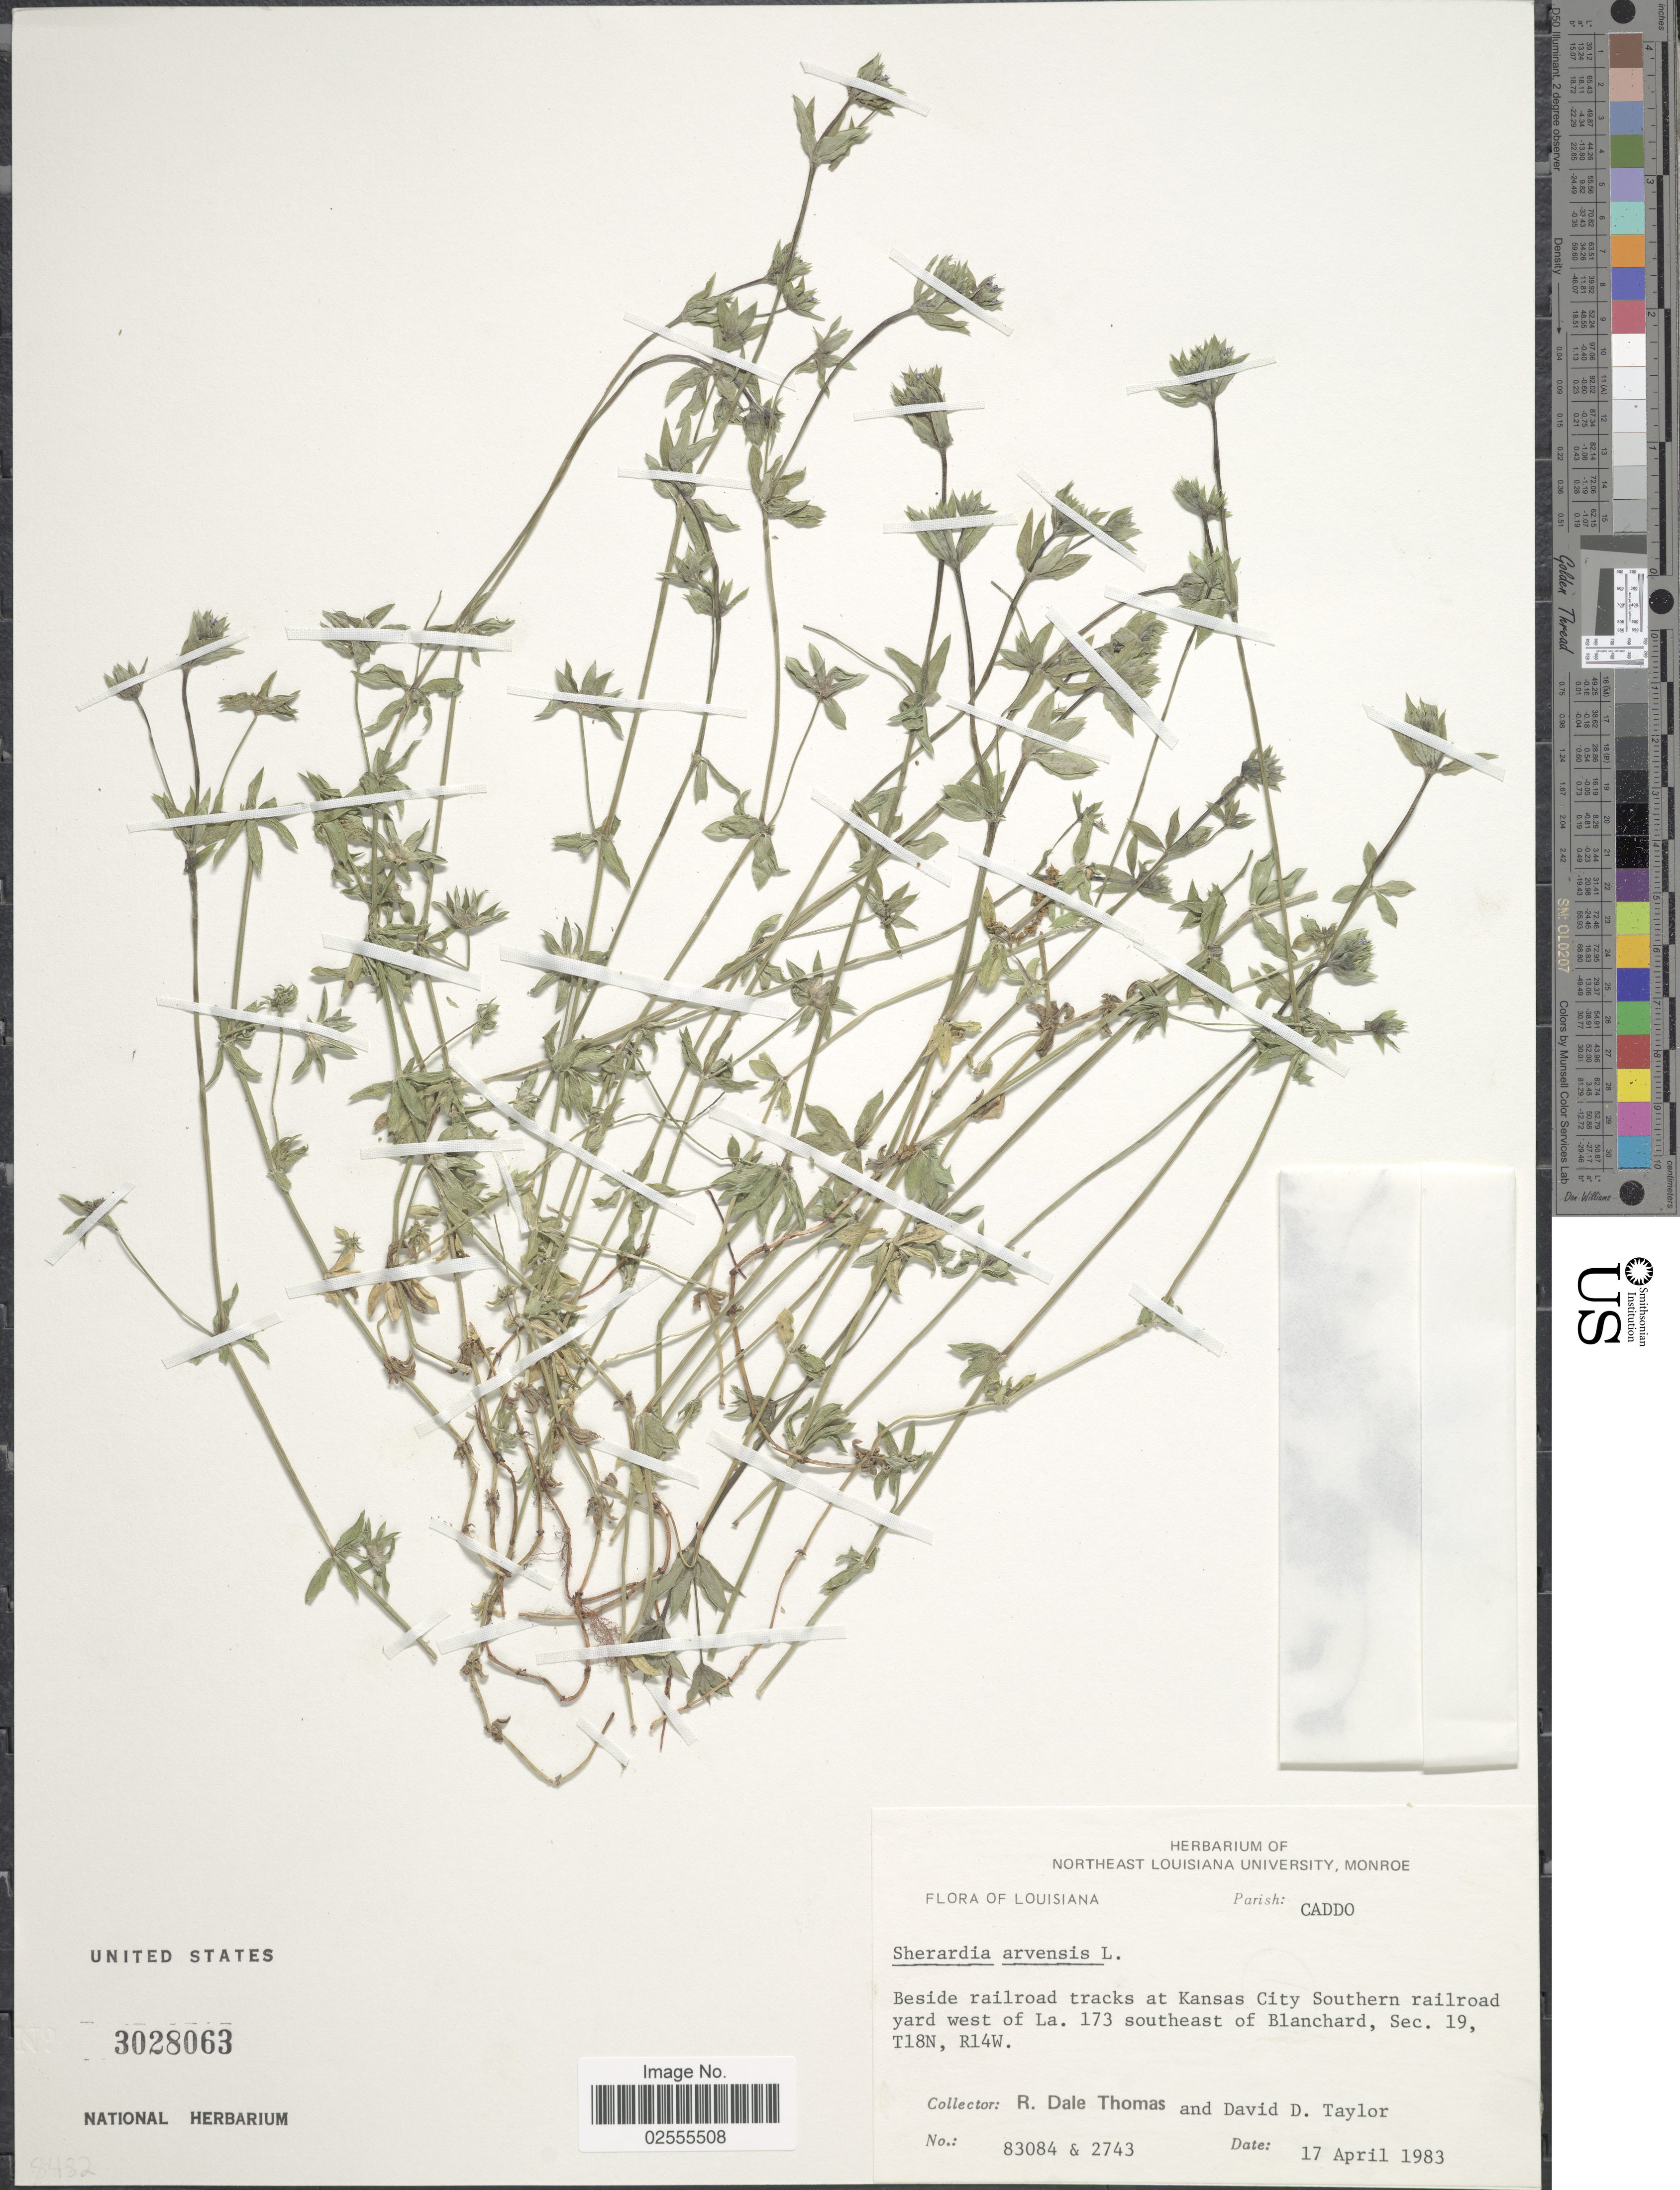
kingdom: Plantae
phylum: Tracheophyta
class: Magnoliopsida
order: Gentianales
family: Rubiaceae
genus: Sherardia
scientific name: Sherardia arvensis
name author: L.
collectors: R. Thomas & D. Taylor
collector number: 83084/2743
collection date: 1983-04-17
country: United States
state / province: Louisiana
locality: Parish: Caddo, beside railroad tracks at Kansas City Southern railroad yard west of La. 173 southeast of Blanchard, Sec. 19, T18N, R14W.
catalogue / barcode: US 3028063